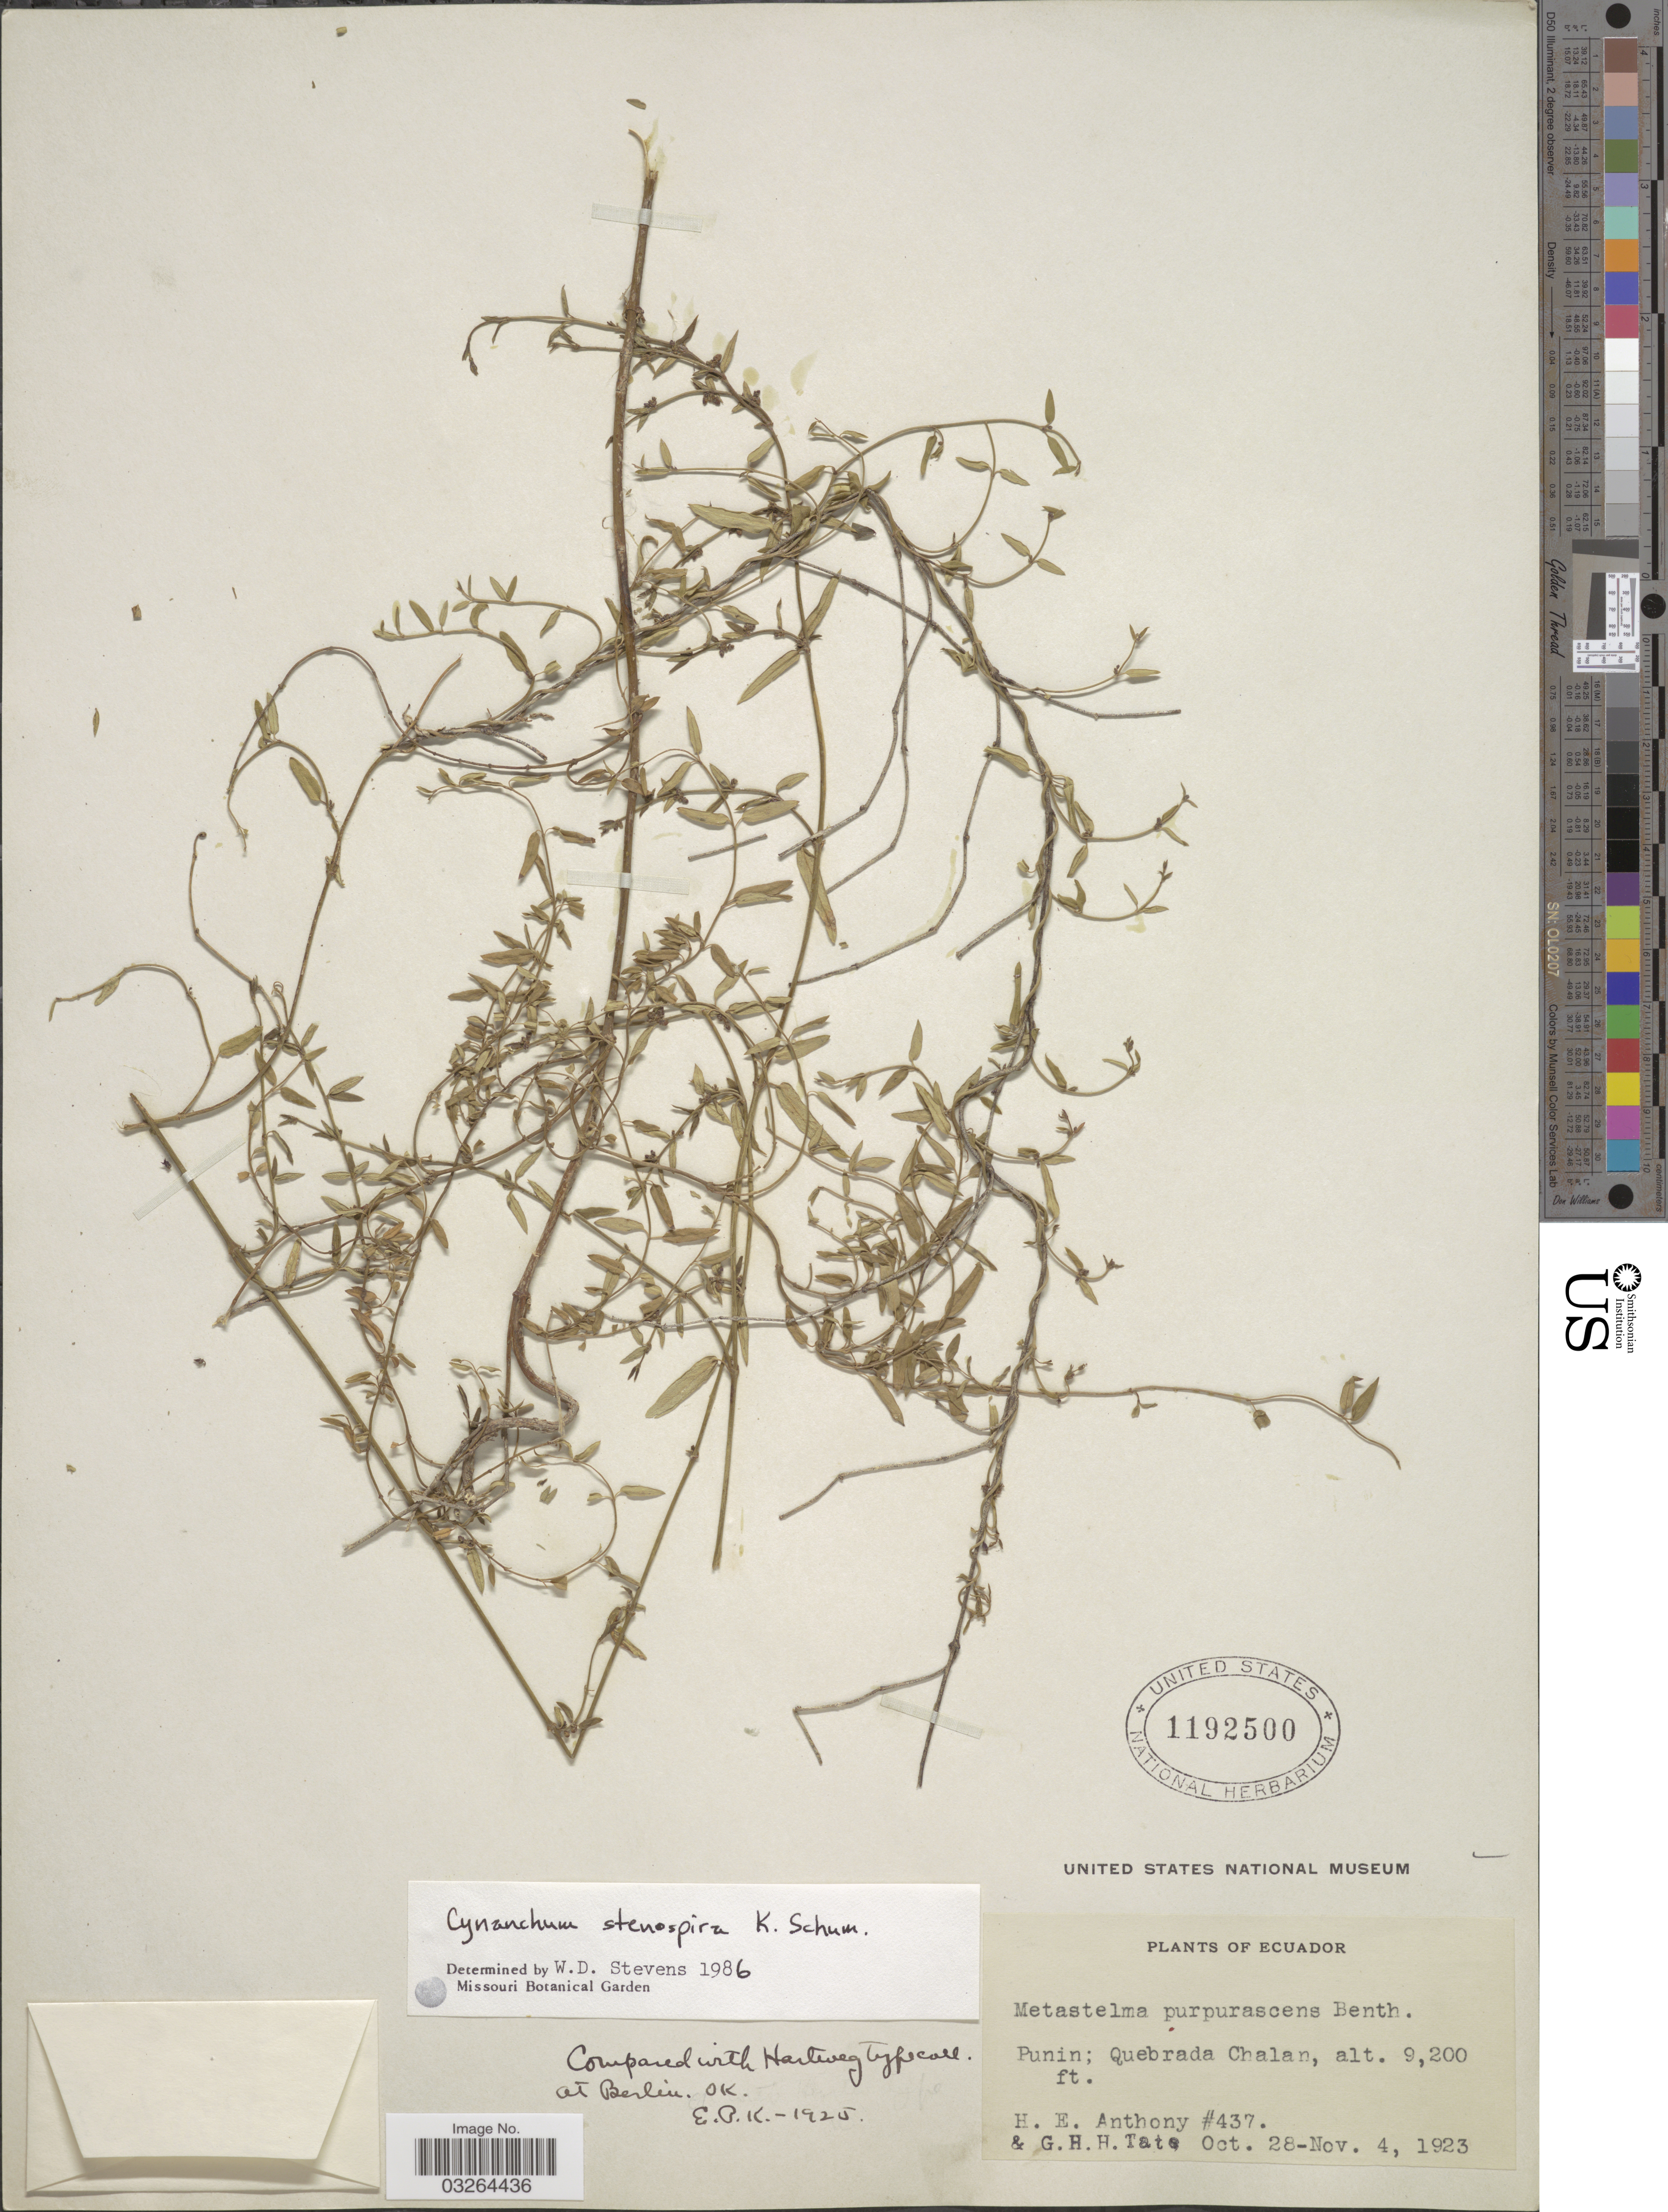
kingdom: Plantae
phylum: Tracheophyta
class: Magnoliopsida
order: Gentianales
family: Apocynaceae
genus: Cynanchum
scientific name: Cynanchum stenospira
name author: K. Schum.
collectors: H. E. Anthony & G. H. H.Tate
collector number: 437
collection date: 1923-10-28/1923-11-04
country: Ecuador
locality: Punin; Quebrada Chalan.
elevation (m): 2804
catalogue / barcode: US 1192500